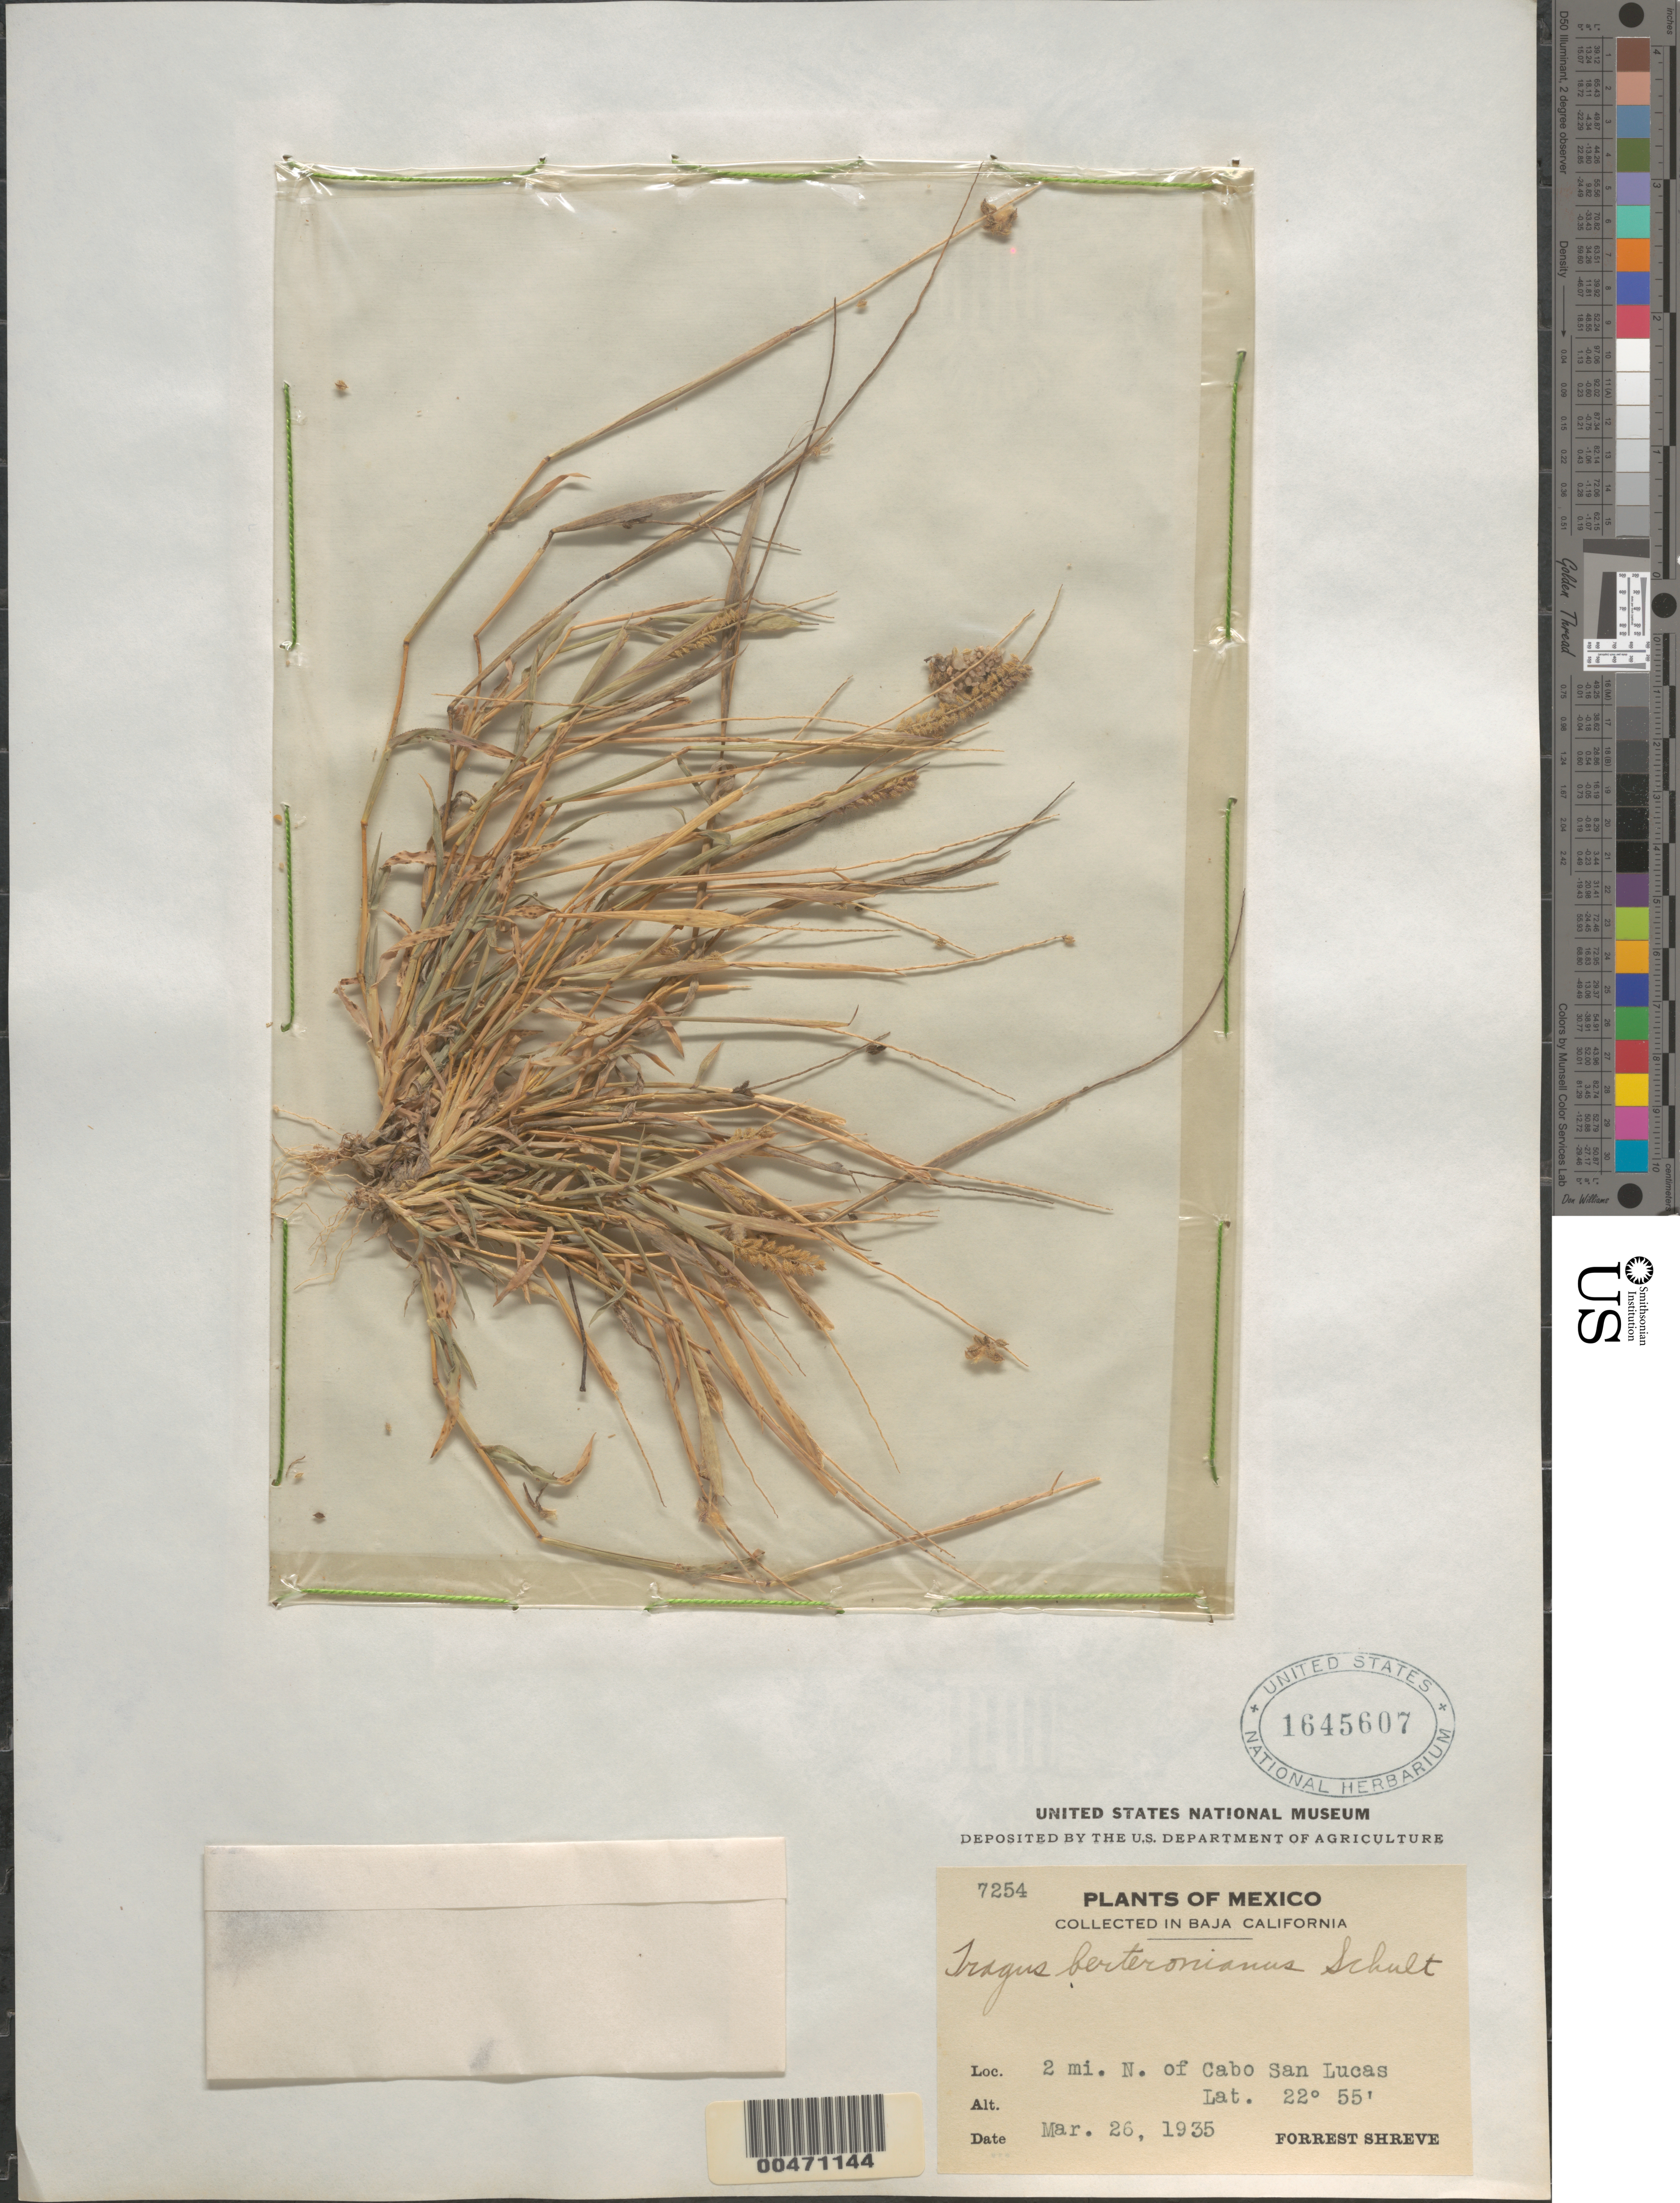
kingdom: Plantae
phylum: Tracheophyta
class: Liliopsida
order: Poales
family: Poaceae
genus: Tragus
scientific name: Tragus berteronianus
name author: Schult.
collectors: F. Shreve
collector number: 7254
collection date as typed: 26 Mar 1935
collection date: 1935-03-26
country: Mexico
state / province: Baja California Sur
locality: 2 mi N of Cabo San Lucas (lat/long recorded as: lat=22:55:0:N long=:::W)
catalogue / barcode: US 1645607